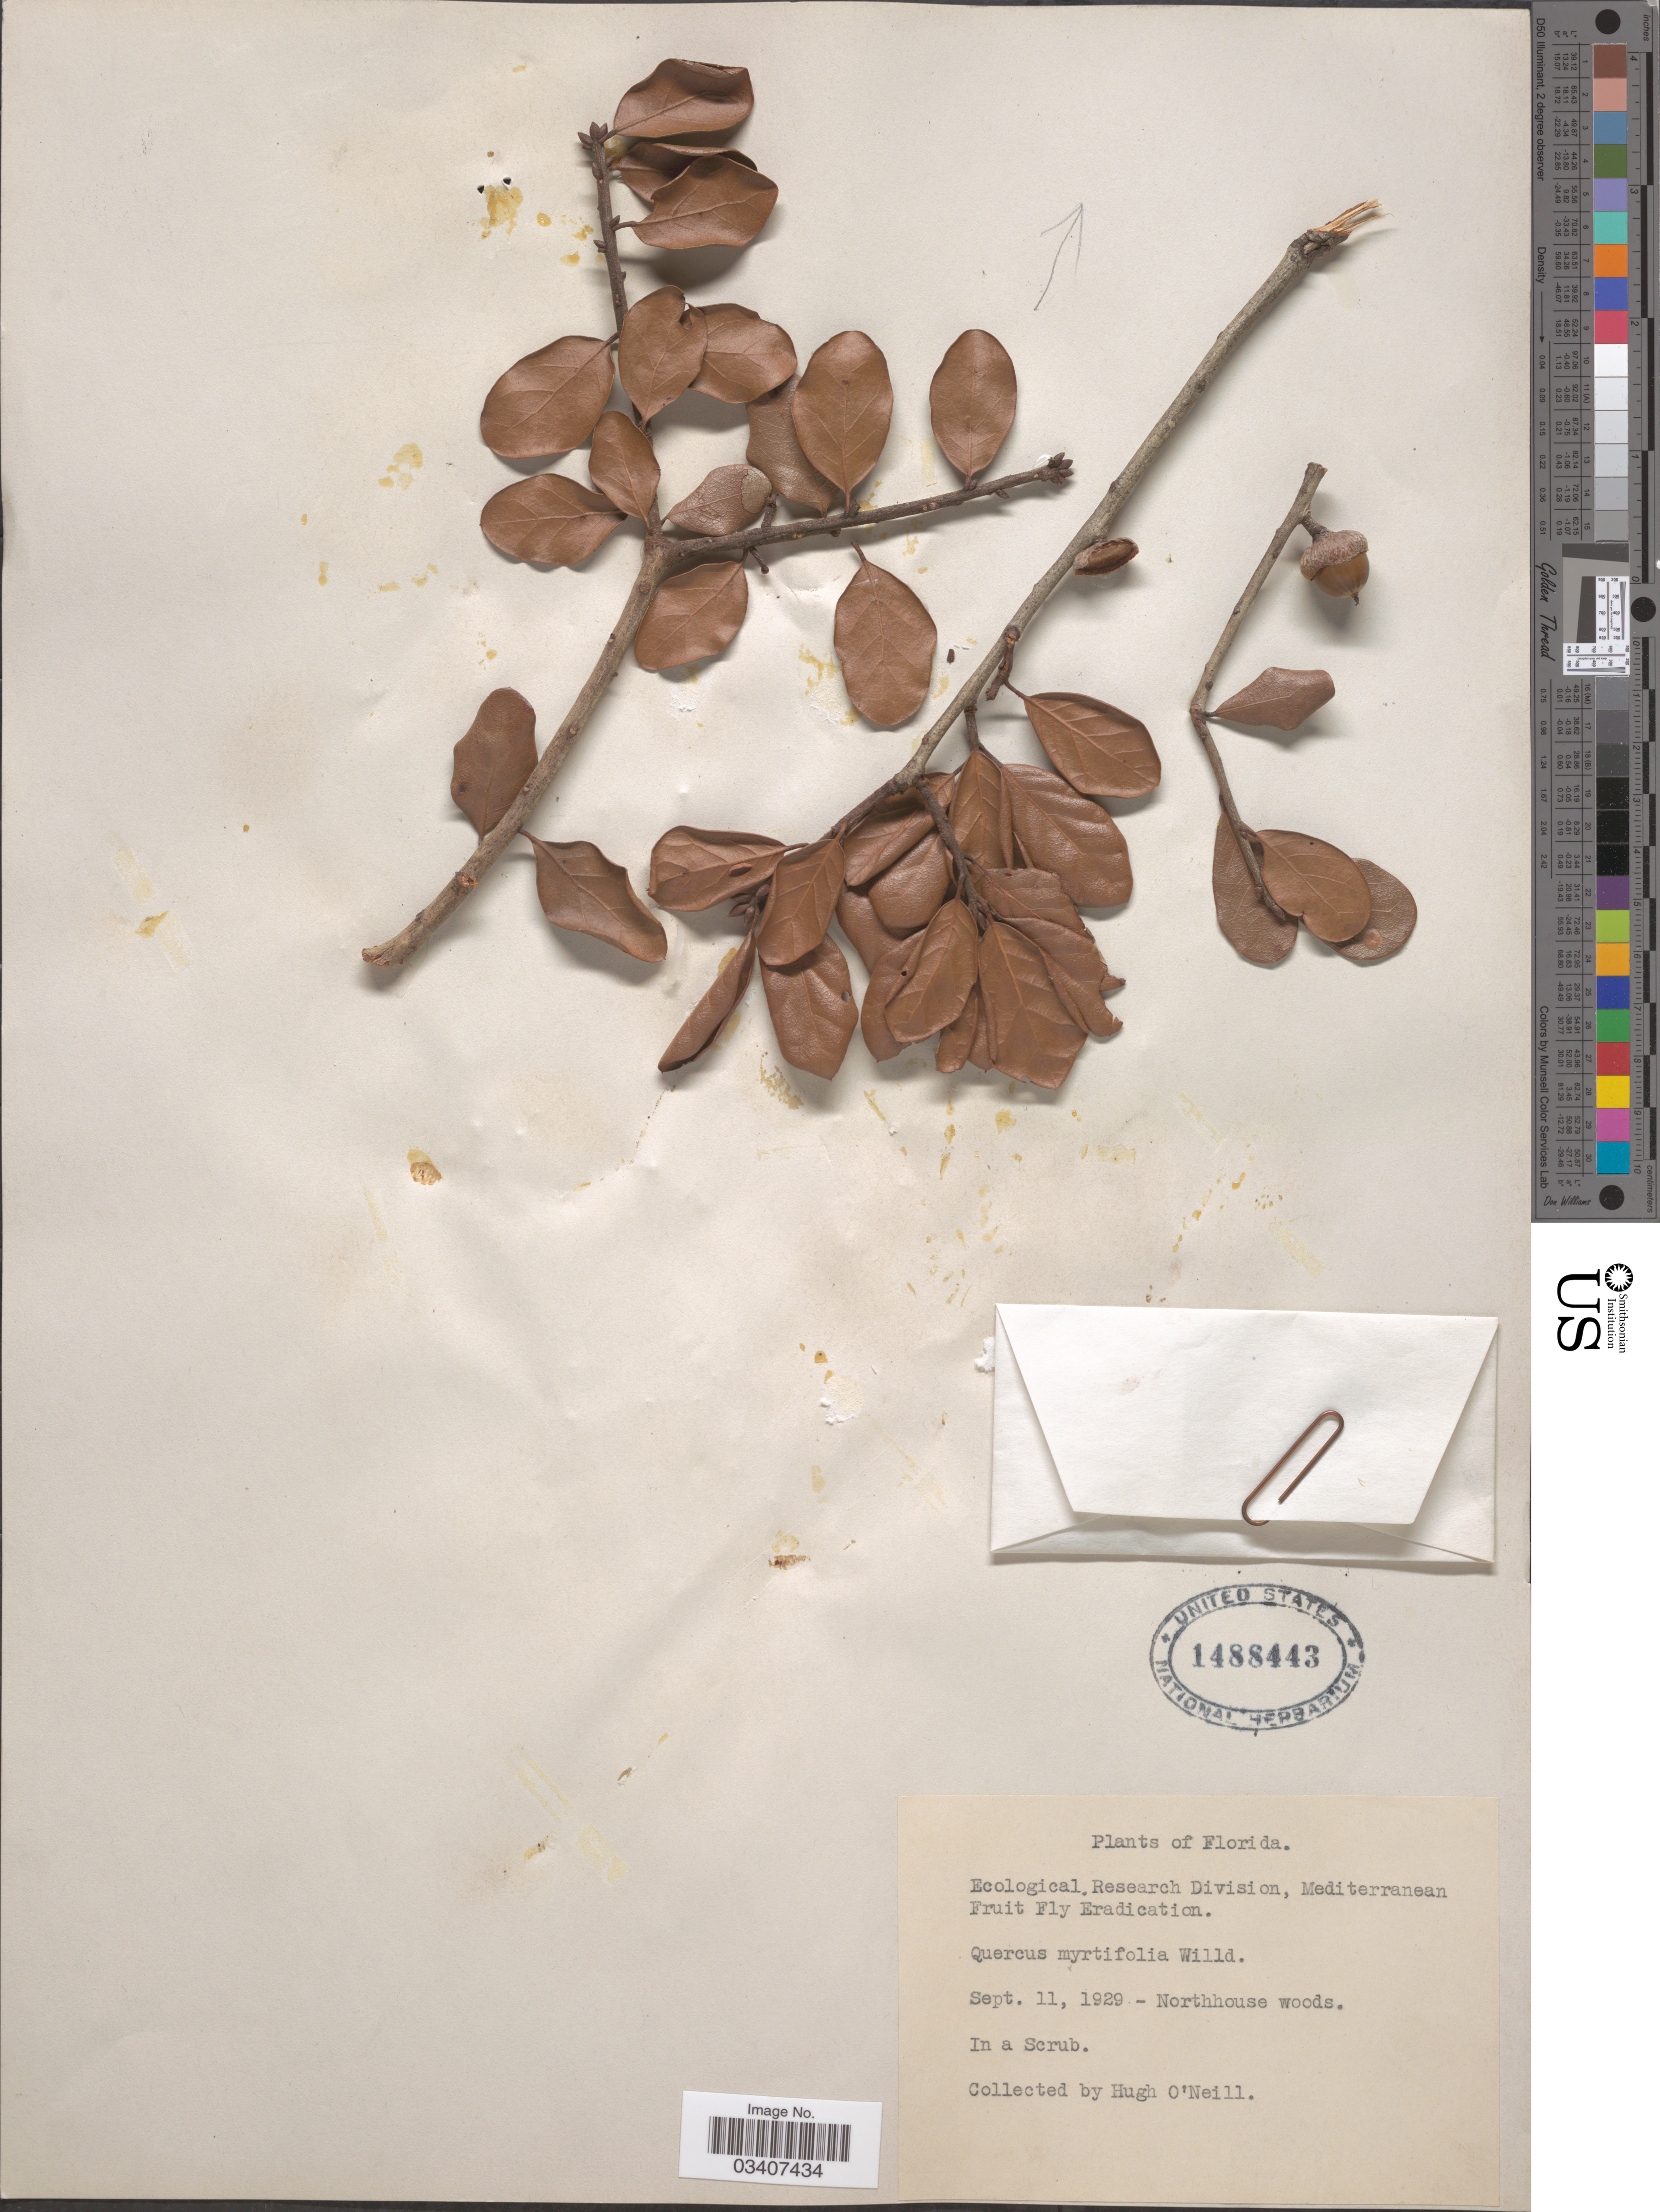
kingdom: Plantae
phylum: Tracheophyta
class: Magnoliopsida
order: Fagales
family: Fagaceae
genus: Quercus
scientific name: Quercus myrtifolia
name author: Willd.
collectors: H. O'Neill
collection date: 1929-09-11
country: United States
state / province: Florida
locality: Northhouse woods.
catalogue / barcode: US 1488443